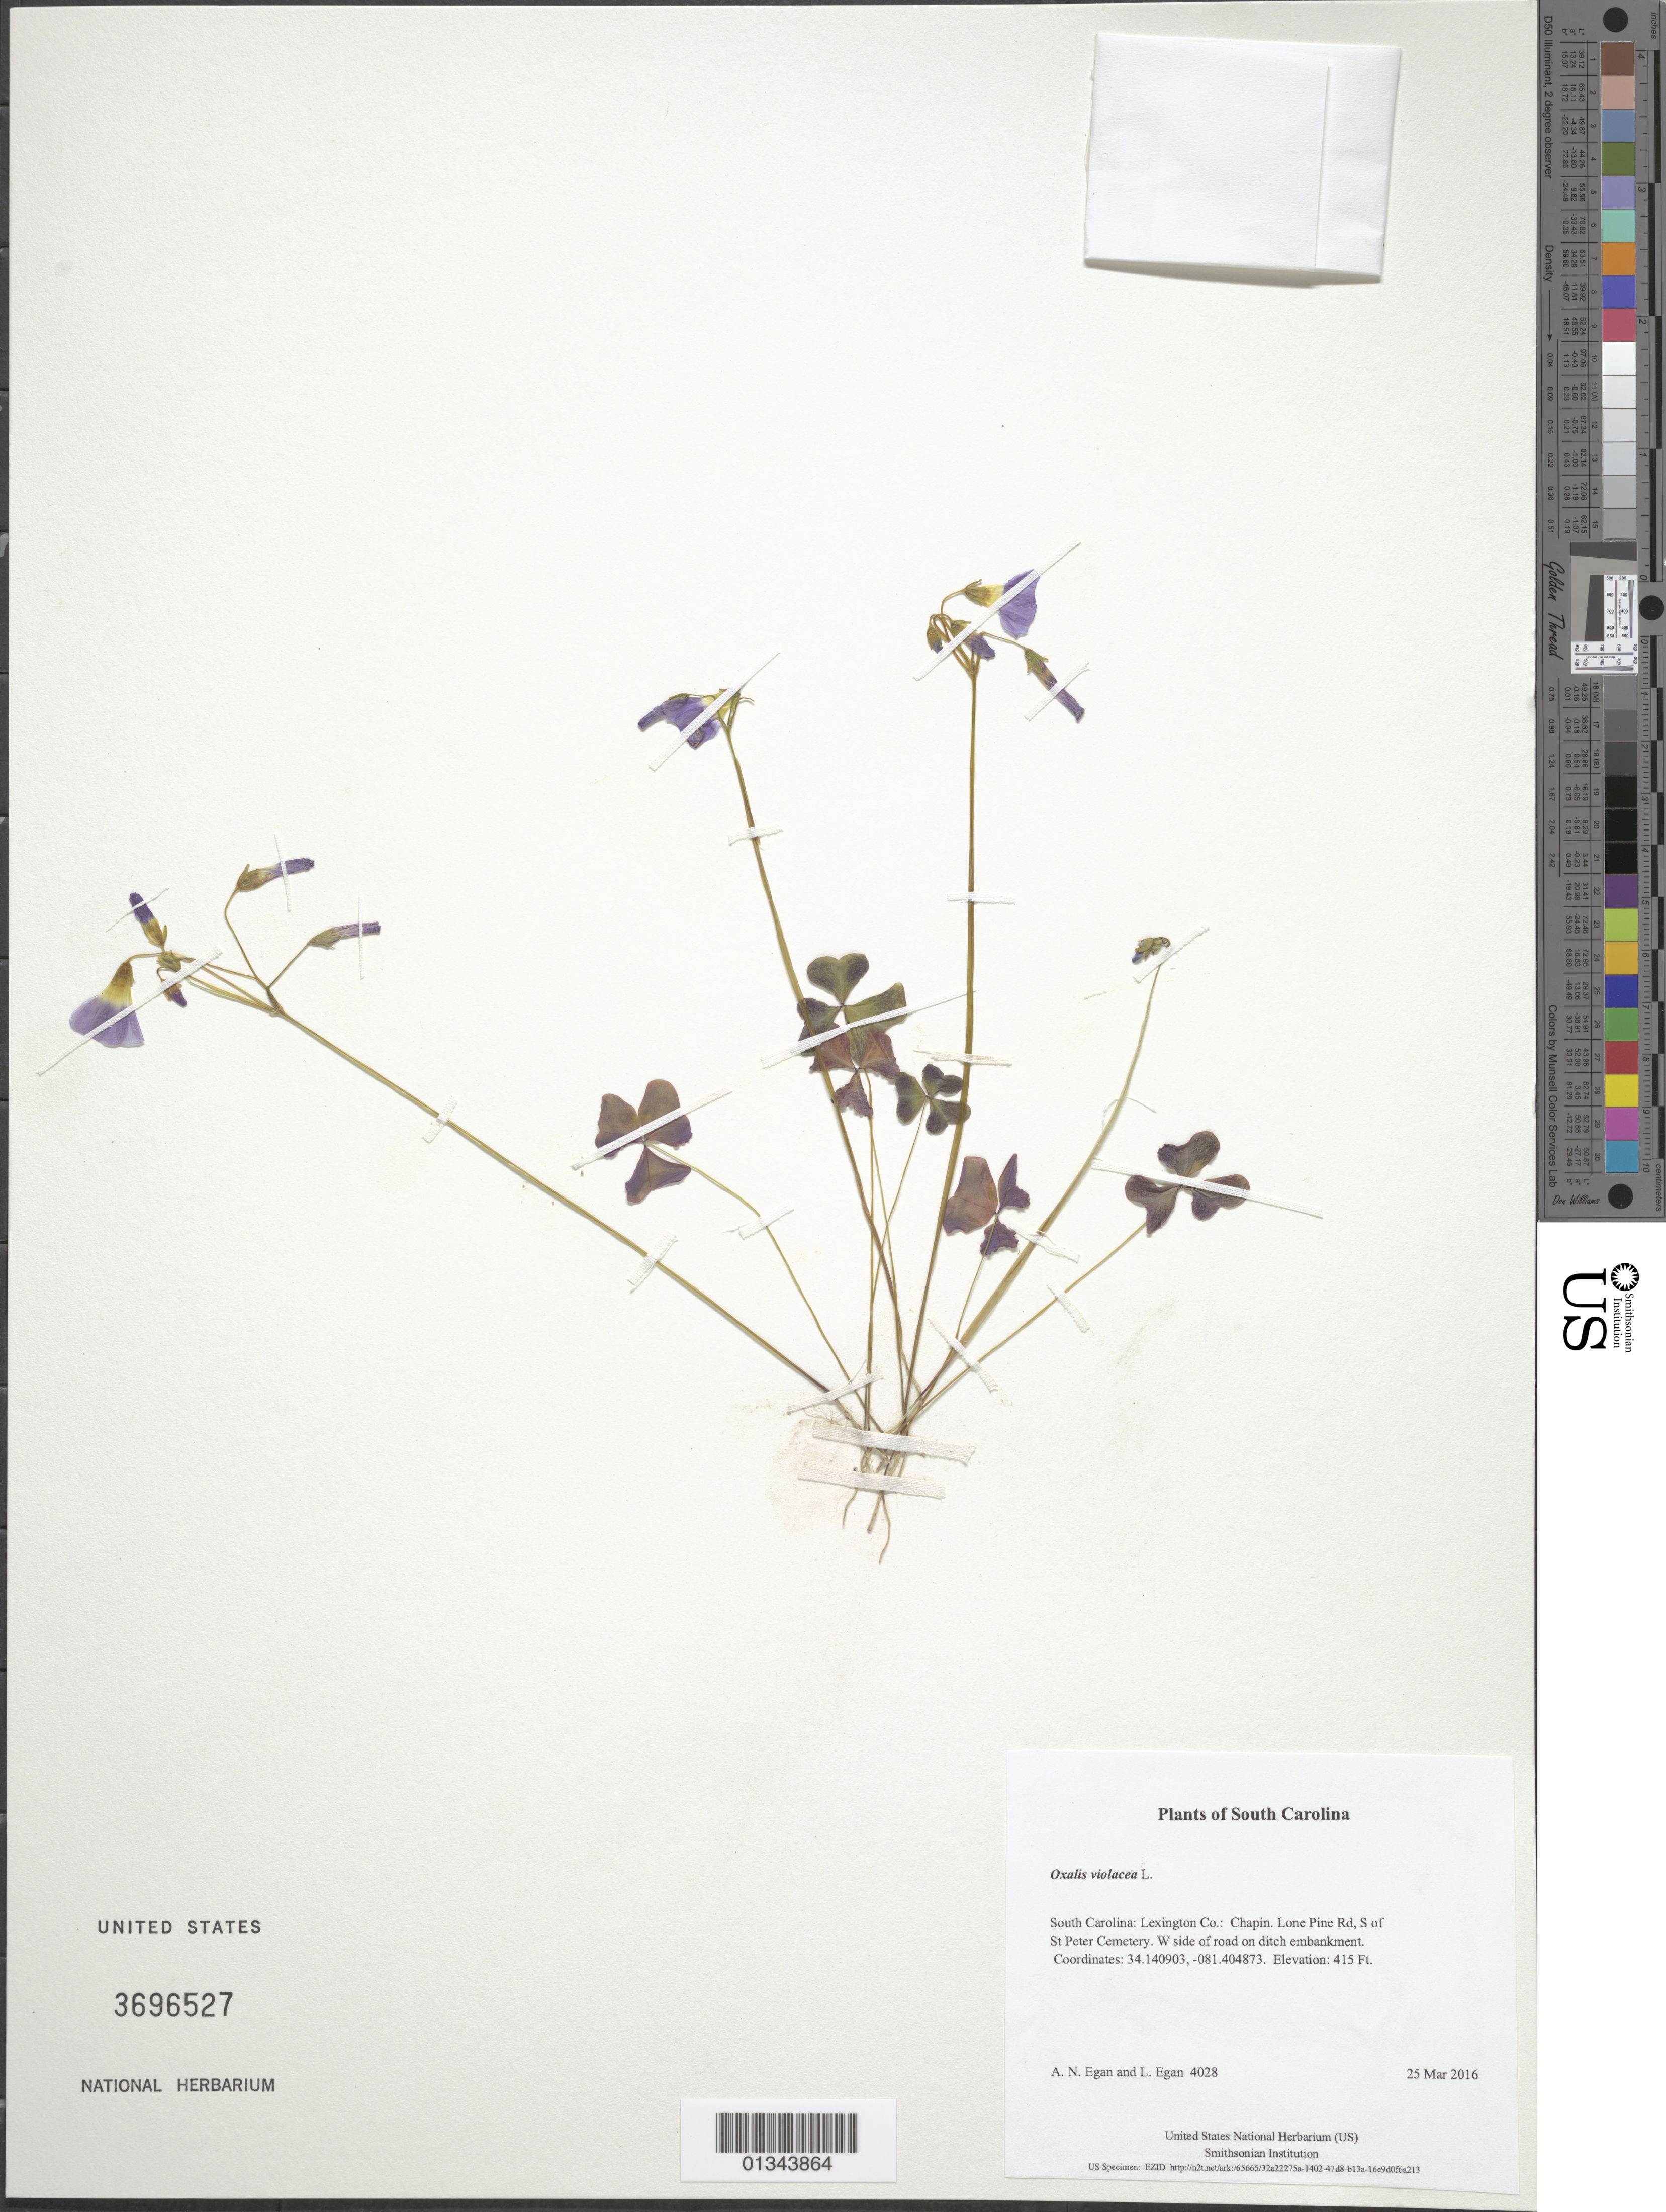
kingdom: Plantae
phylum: Tracheophyta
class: Magnoliopsida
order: Oxalidales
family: Oxalidaceae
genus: Oxalis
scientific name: Oxalis violacea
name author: L.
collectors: A. N. Egan & L. Egan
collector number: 4028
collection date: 2016-03-25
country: United States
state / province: South Carolina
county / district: Lexington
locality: Chapin. Lone Pine Rd, S of St Peter Cemetery. W side of road on ditch embankment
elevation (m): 126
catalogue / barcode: US 3696527